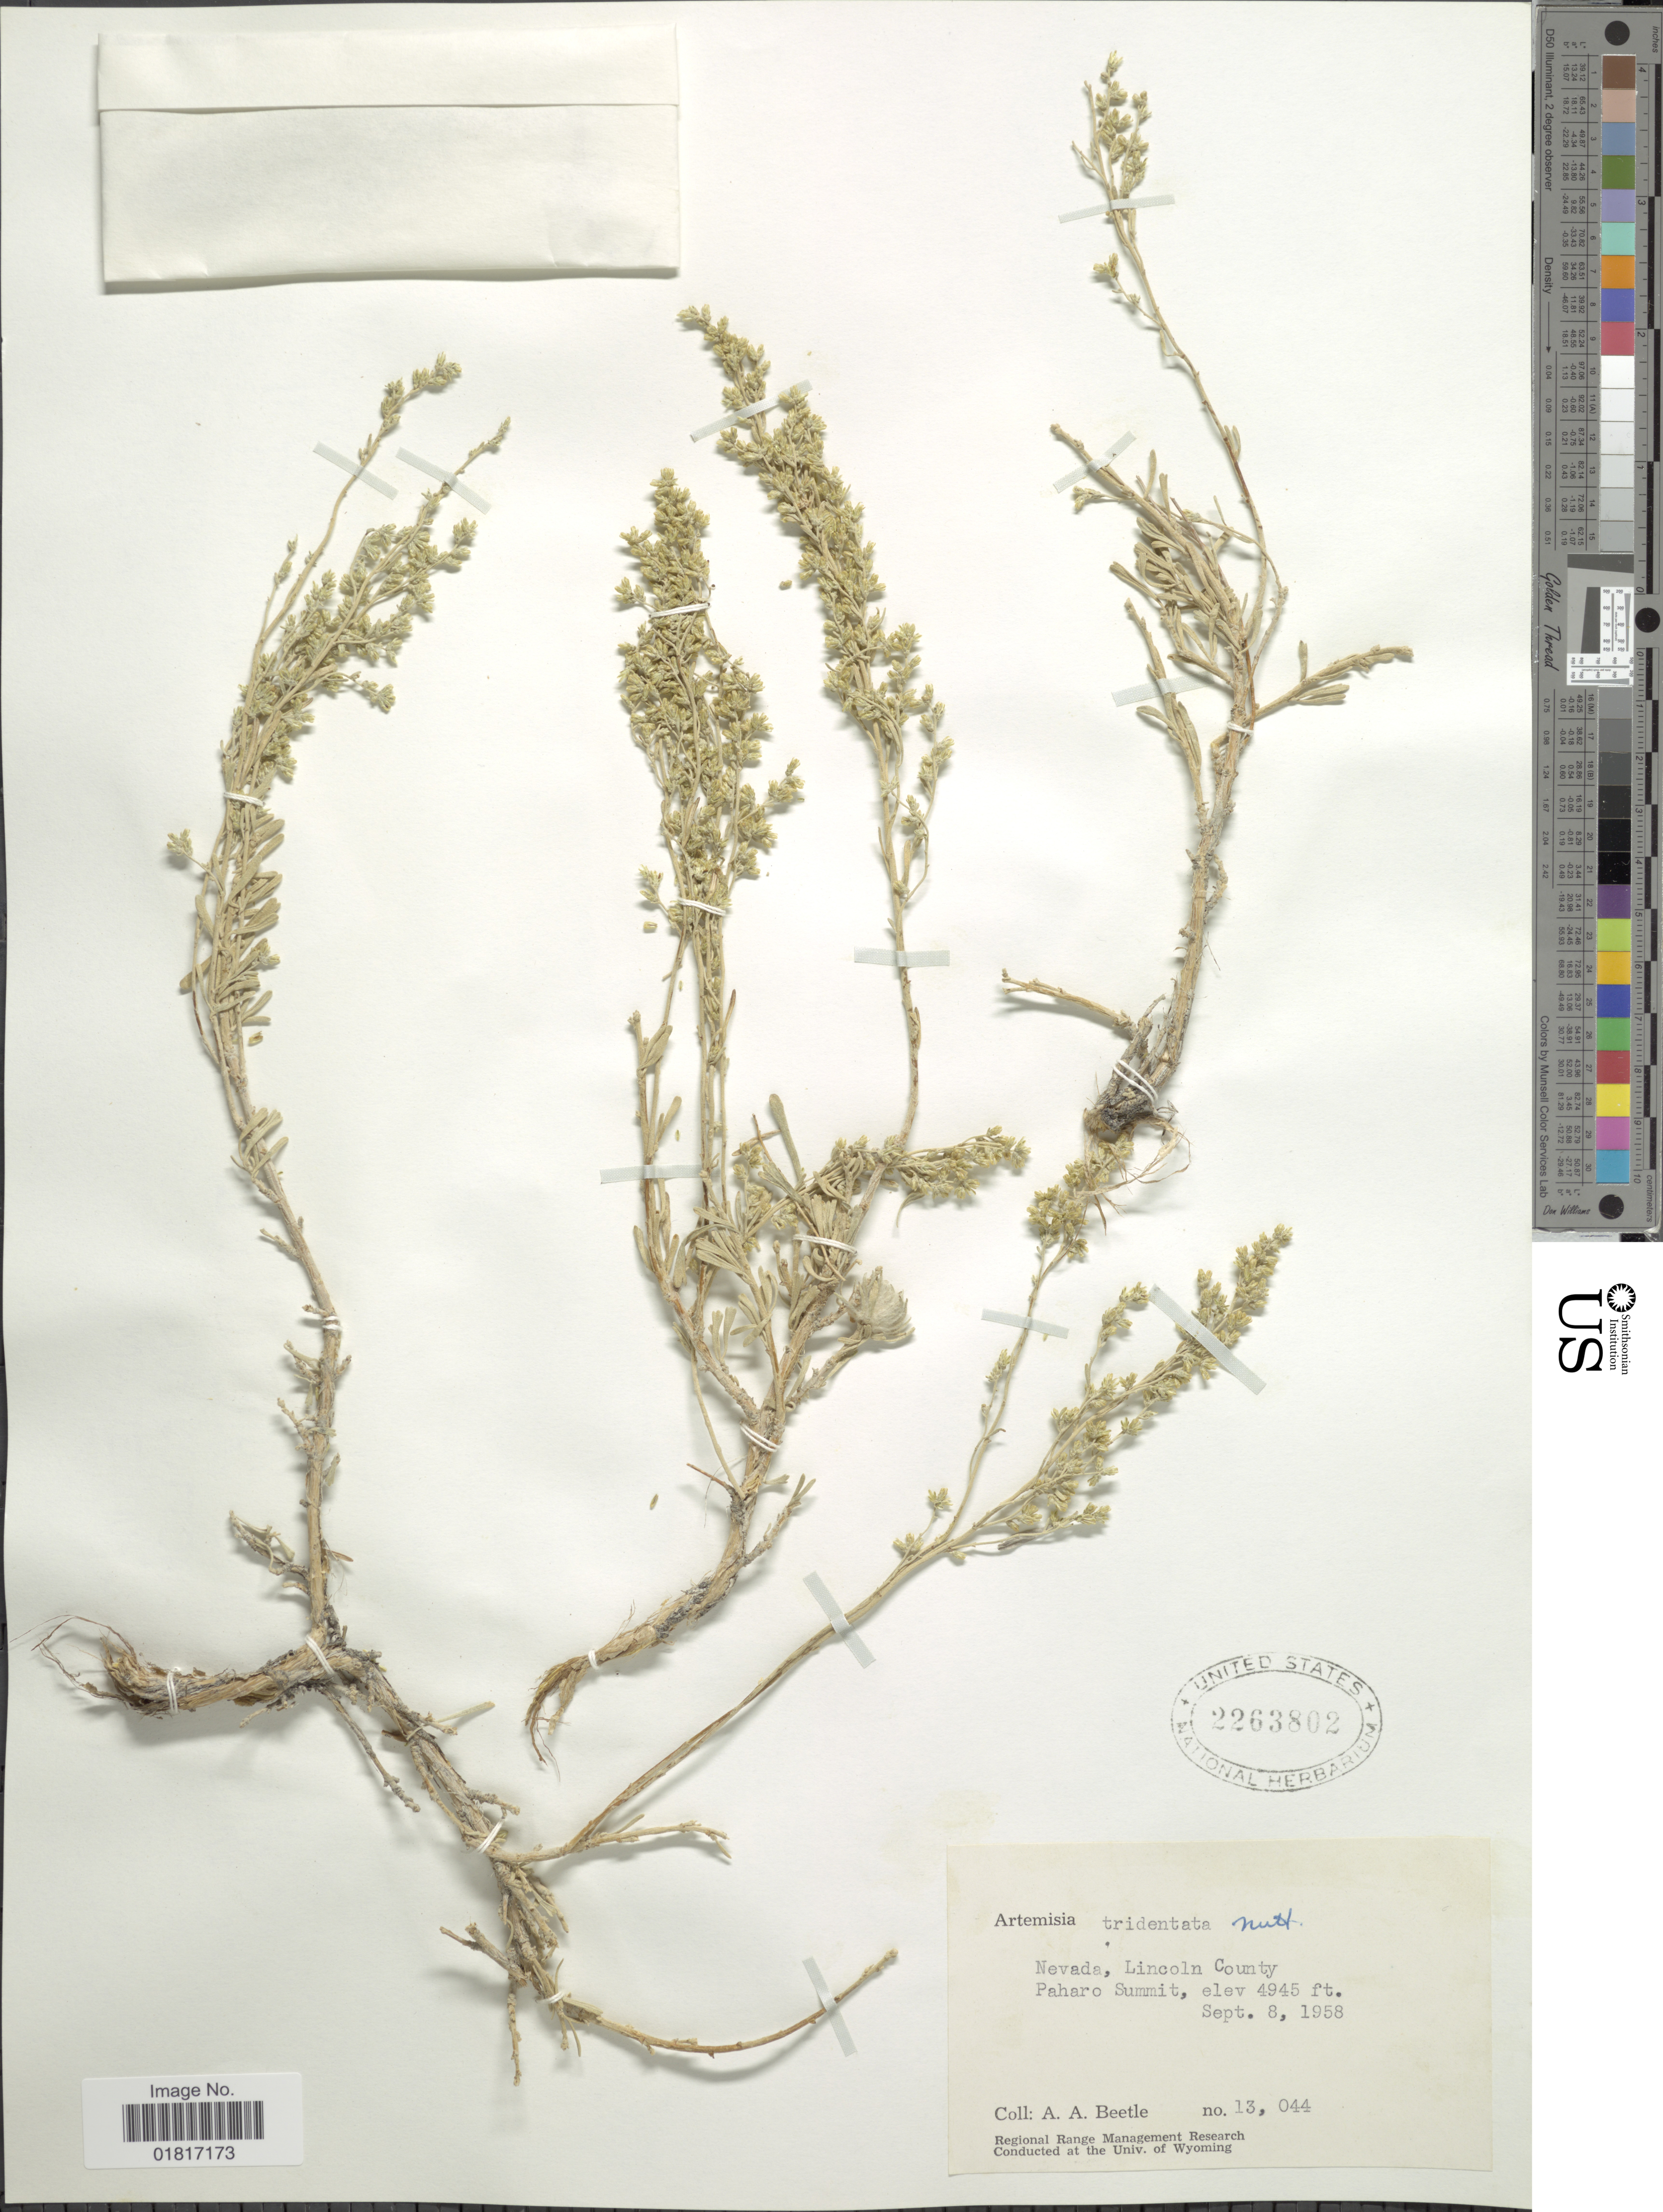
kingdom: Plantae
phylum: Tracheophyta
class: Magnoliopsida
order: Asterales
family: Asteraceae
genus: Artemisia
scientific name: Artemisia tridentata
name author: Nutt.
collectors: A. A. Beetle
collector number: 13044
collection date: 1958-09-08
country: United States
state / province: Nevada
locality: Lincoln County Paharo Summit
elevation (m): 1507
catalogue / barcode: US 2263802